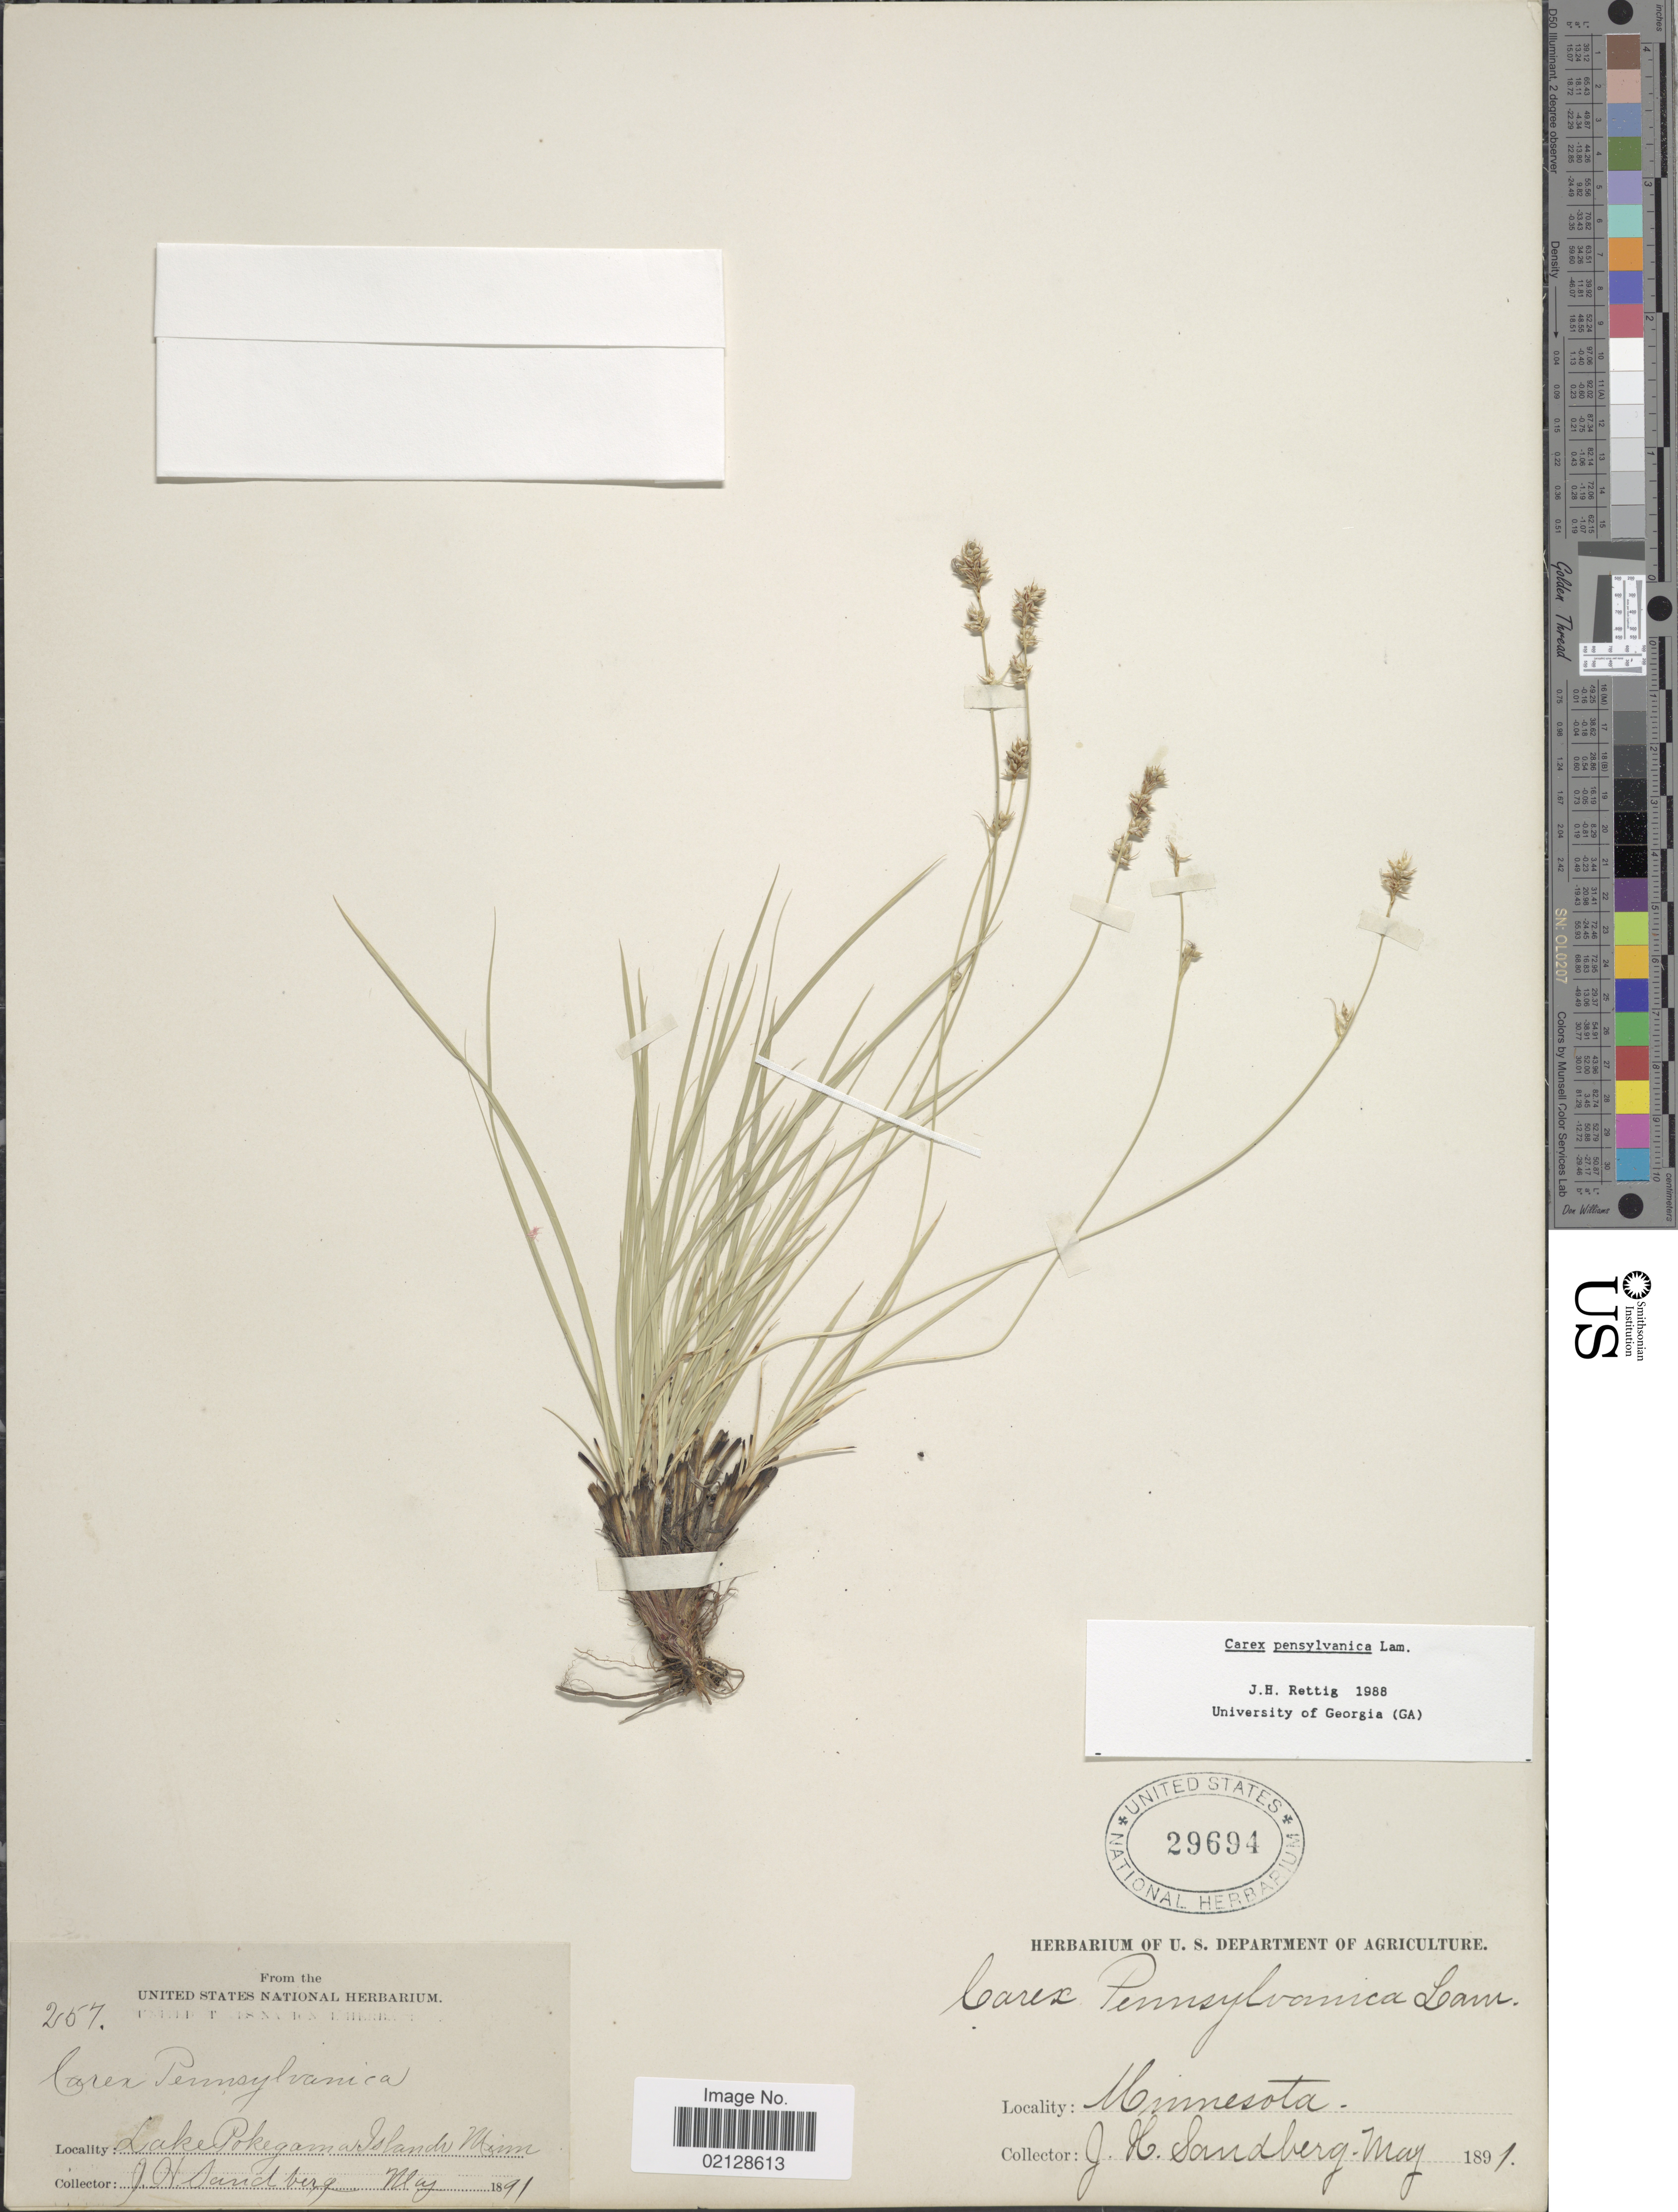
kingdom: Plantae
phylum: Tracheophyta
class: Liliopsida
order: Poales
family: Cyperaceae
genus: Carex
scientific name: Carex pensylvanica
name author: Lam.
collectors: J. H. Sandberg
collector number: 257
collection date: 1891-05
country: United States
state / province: Minnesota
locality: Lake Pokegama Islands, Minn.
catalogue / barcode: US 29694